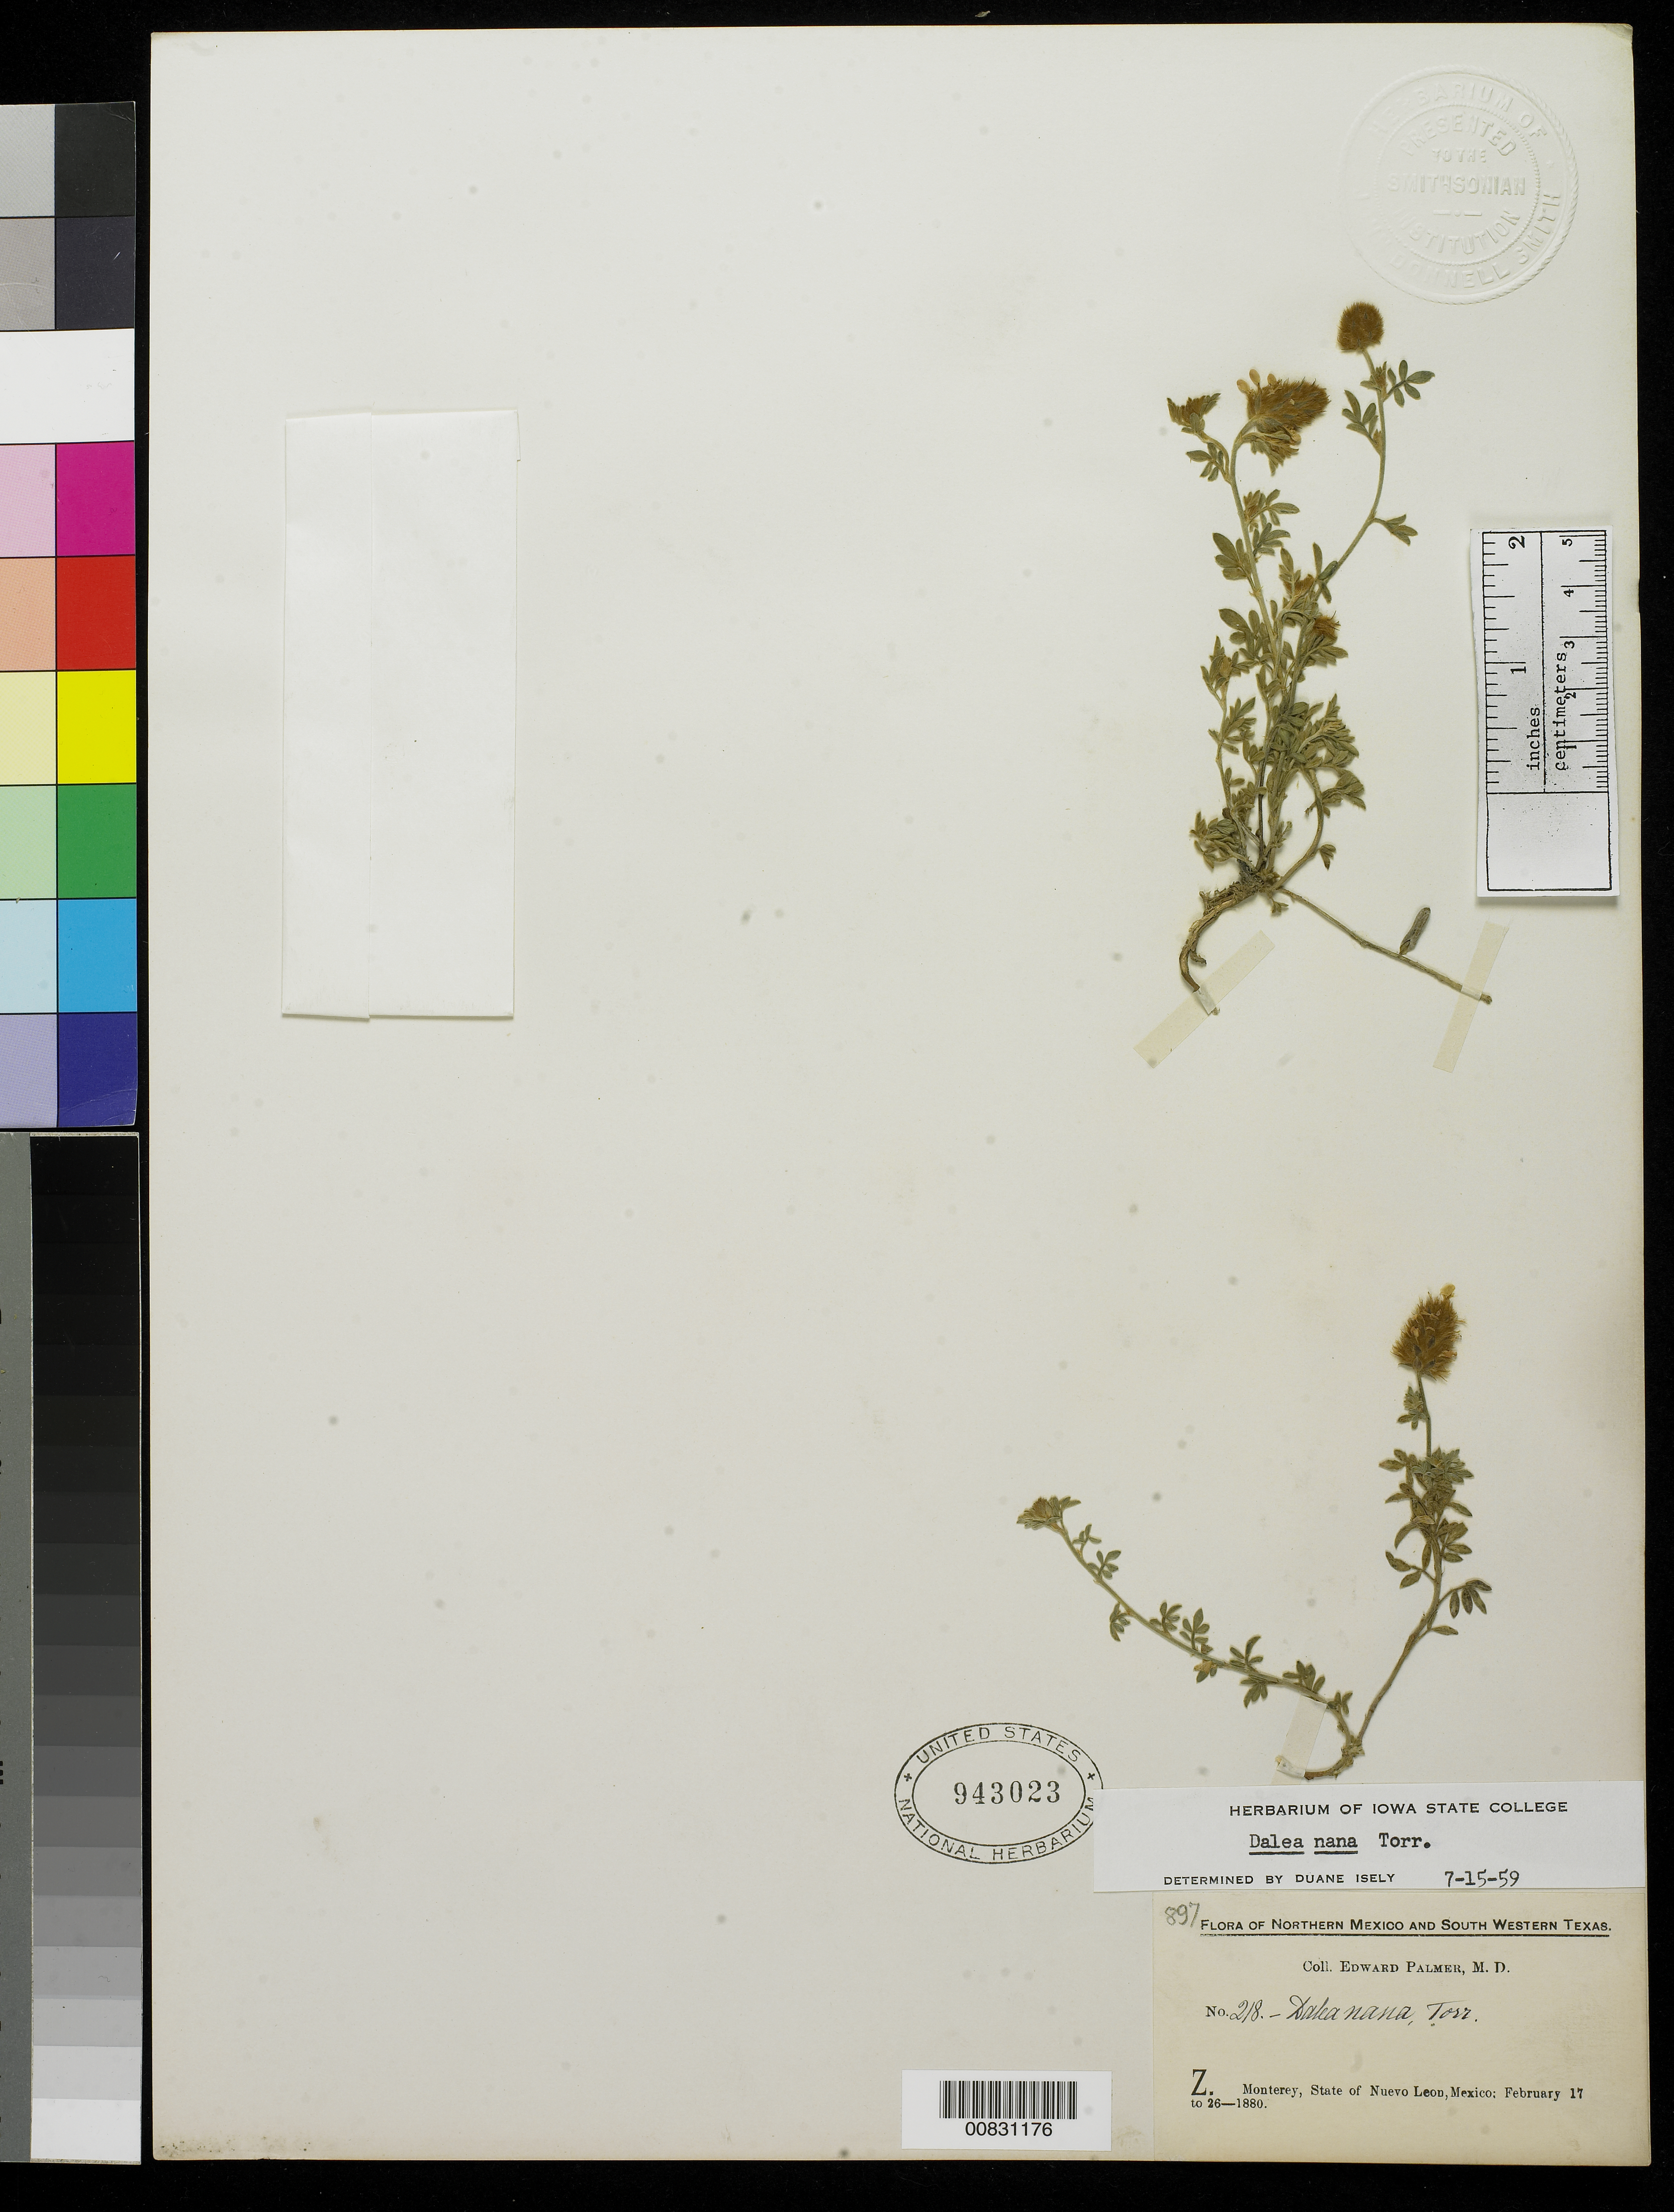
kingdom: Plantae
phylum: Tracheophyta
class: Magnoliopsida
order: Fabales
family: Fabaceae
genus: Dalea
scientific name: Dalea nana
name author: Torr. & A. Gray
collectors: E. Palmer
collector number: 218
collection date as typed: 17 Feb 1880 to 26 Feb 1880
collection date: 1880-02-17/1880-02-26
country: Mexico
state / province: Nuevo León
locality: Z. Monterrey, Nuevo León.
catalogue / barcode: US 943023